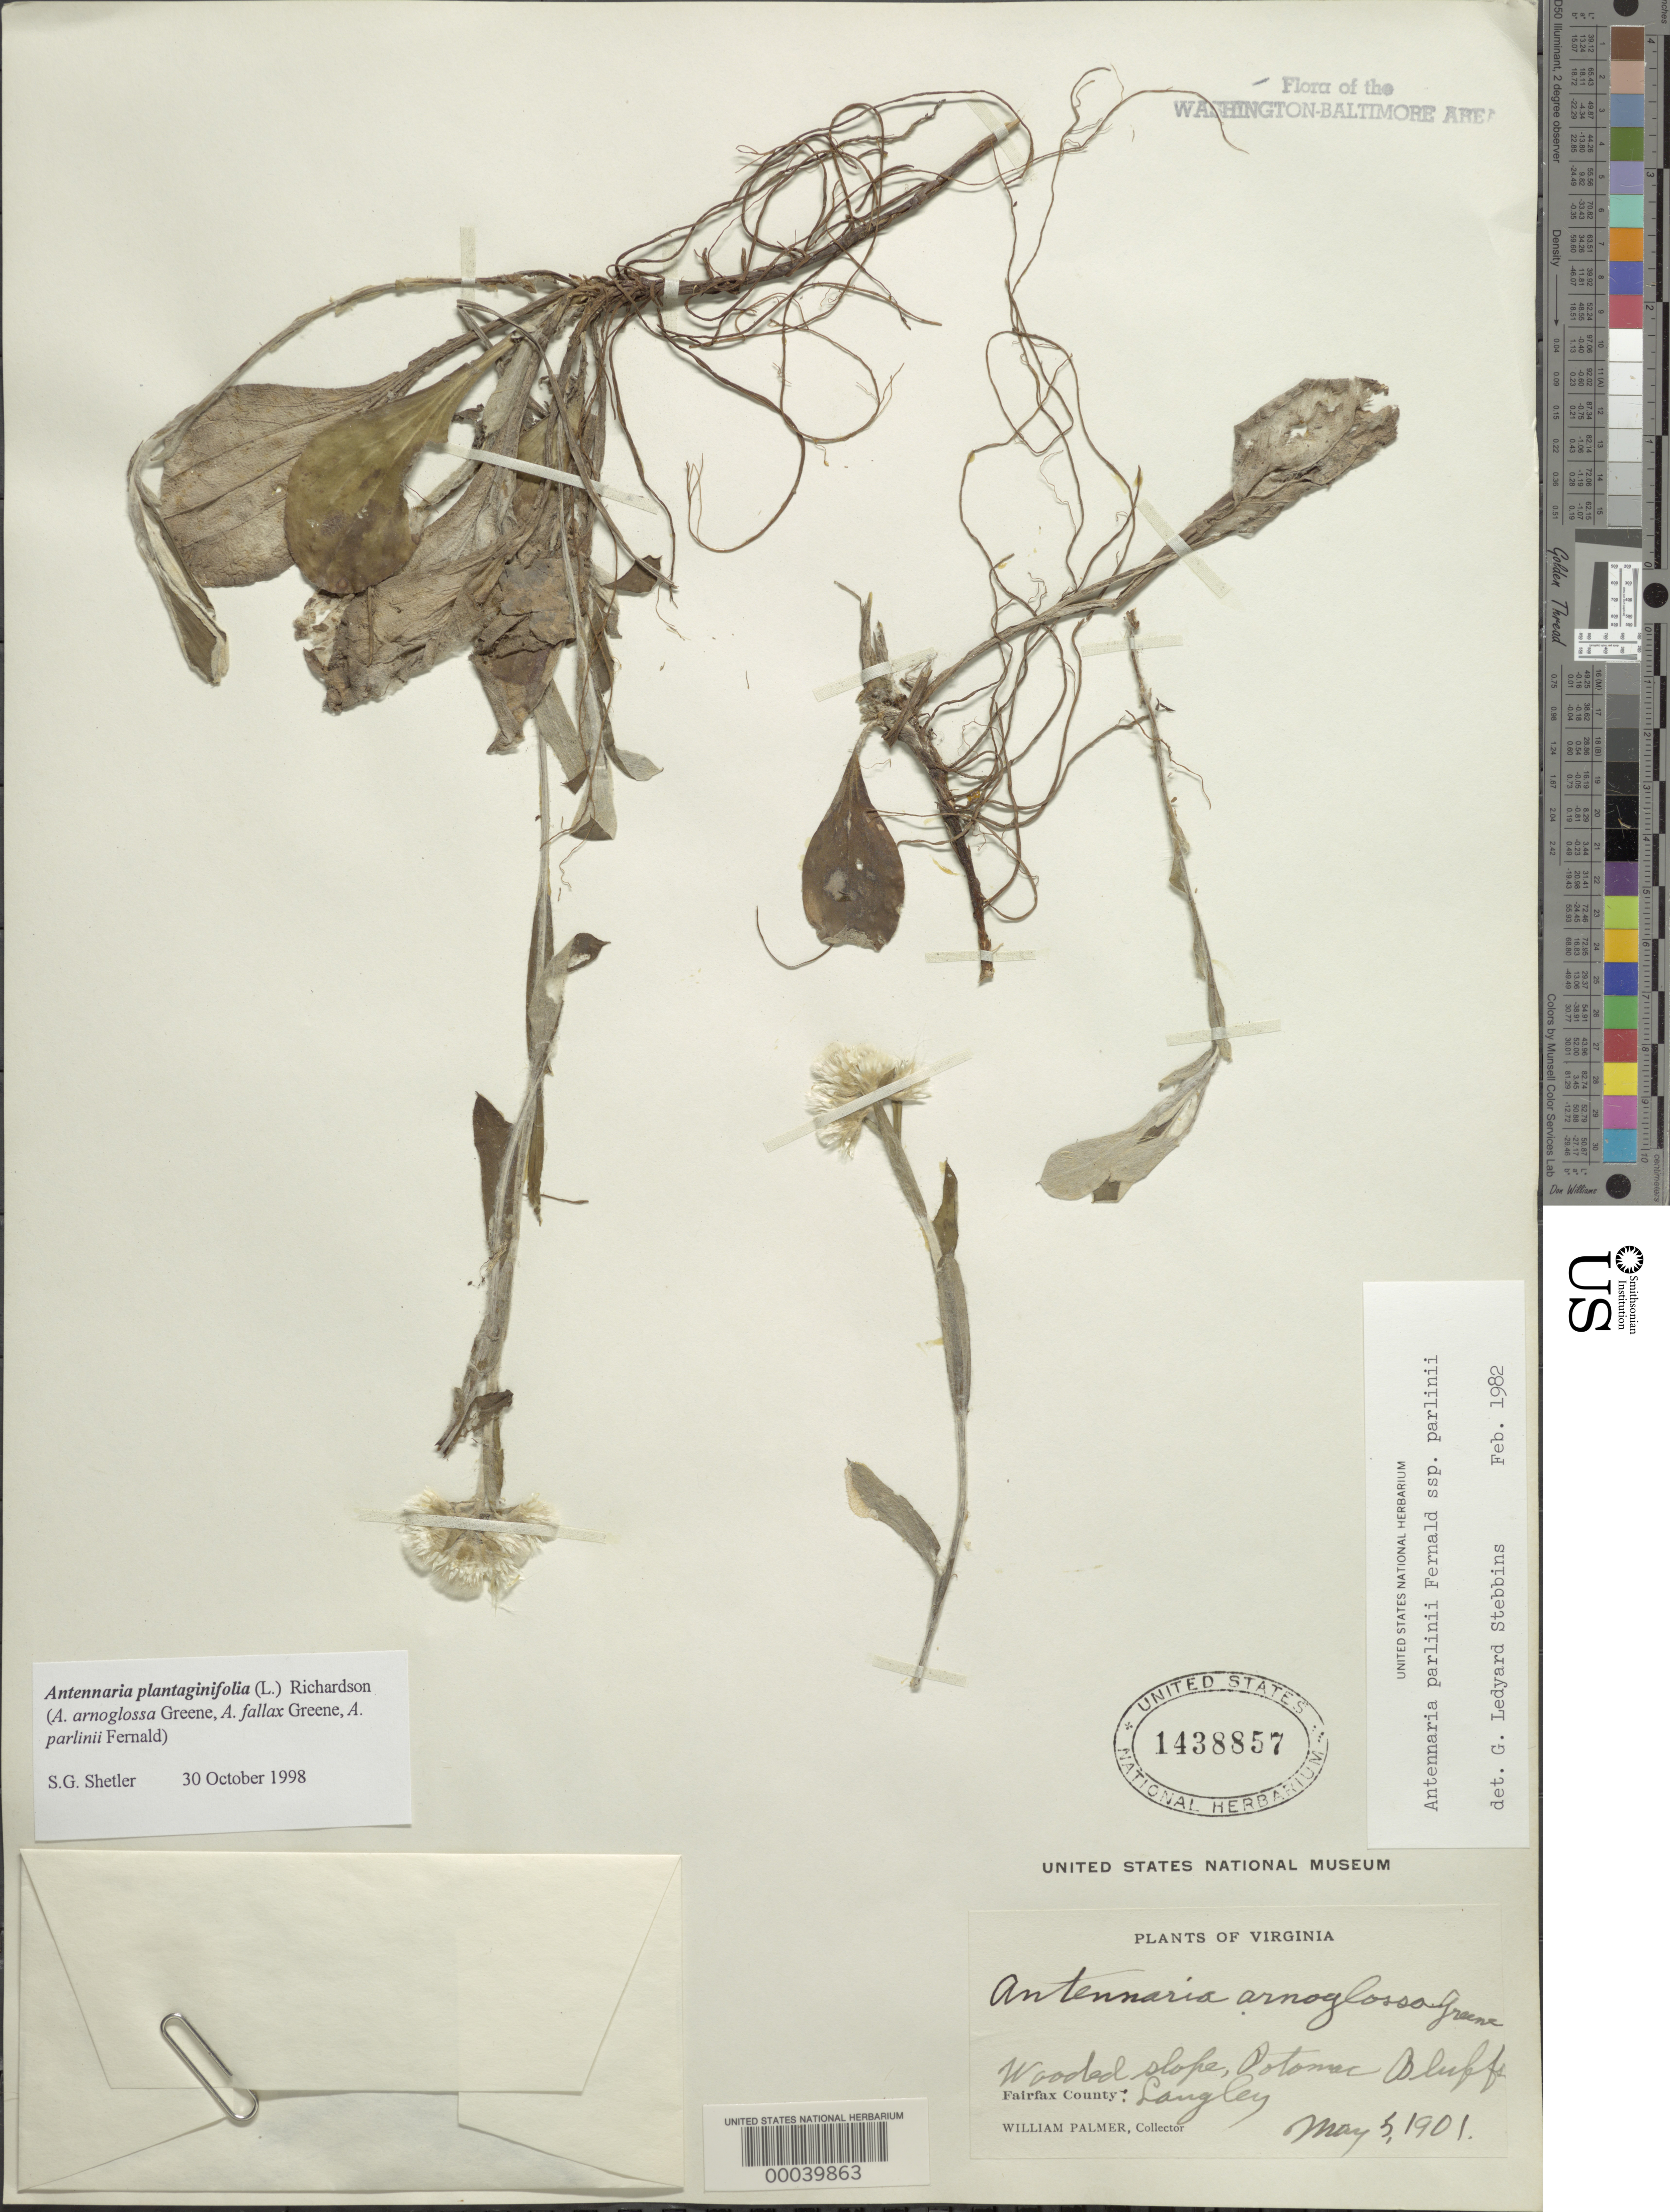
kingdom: Plantae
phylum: Tracheophyta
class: Magnoliopsida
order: Asterales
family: Asteraceae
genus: Antennaria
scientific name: Antennaria plantaginifolia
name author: (L.) Richardson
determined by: Stebbins, G. L.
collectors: W. Palmer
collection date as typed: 05 May 1901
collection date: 1901-05-05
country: United States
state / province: Virginia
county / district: Fairfax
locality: Potomac Bluffs Langley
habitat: Wooded slope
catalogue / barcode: US 1438857